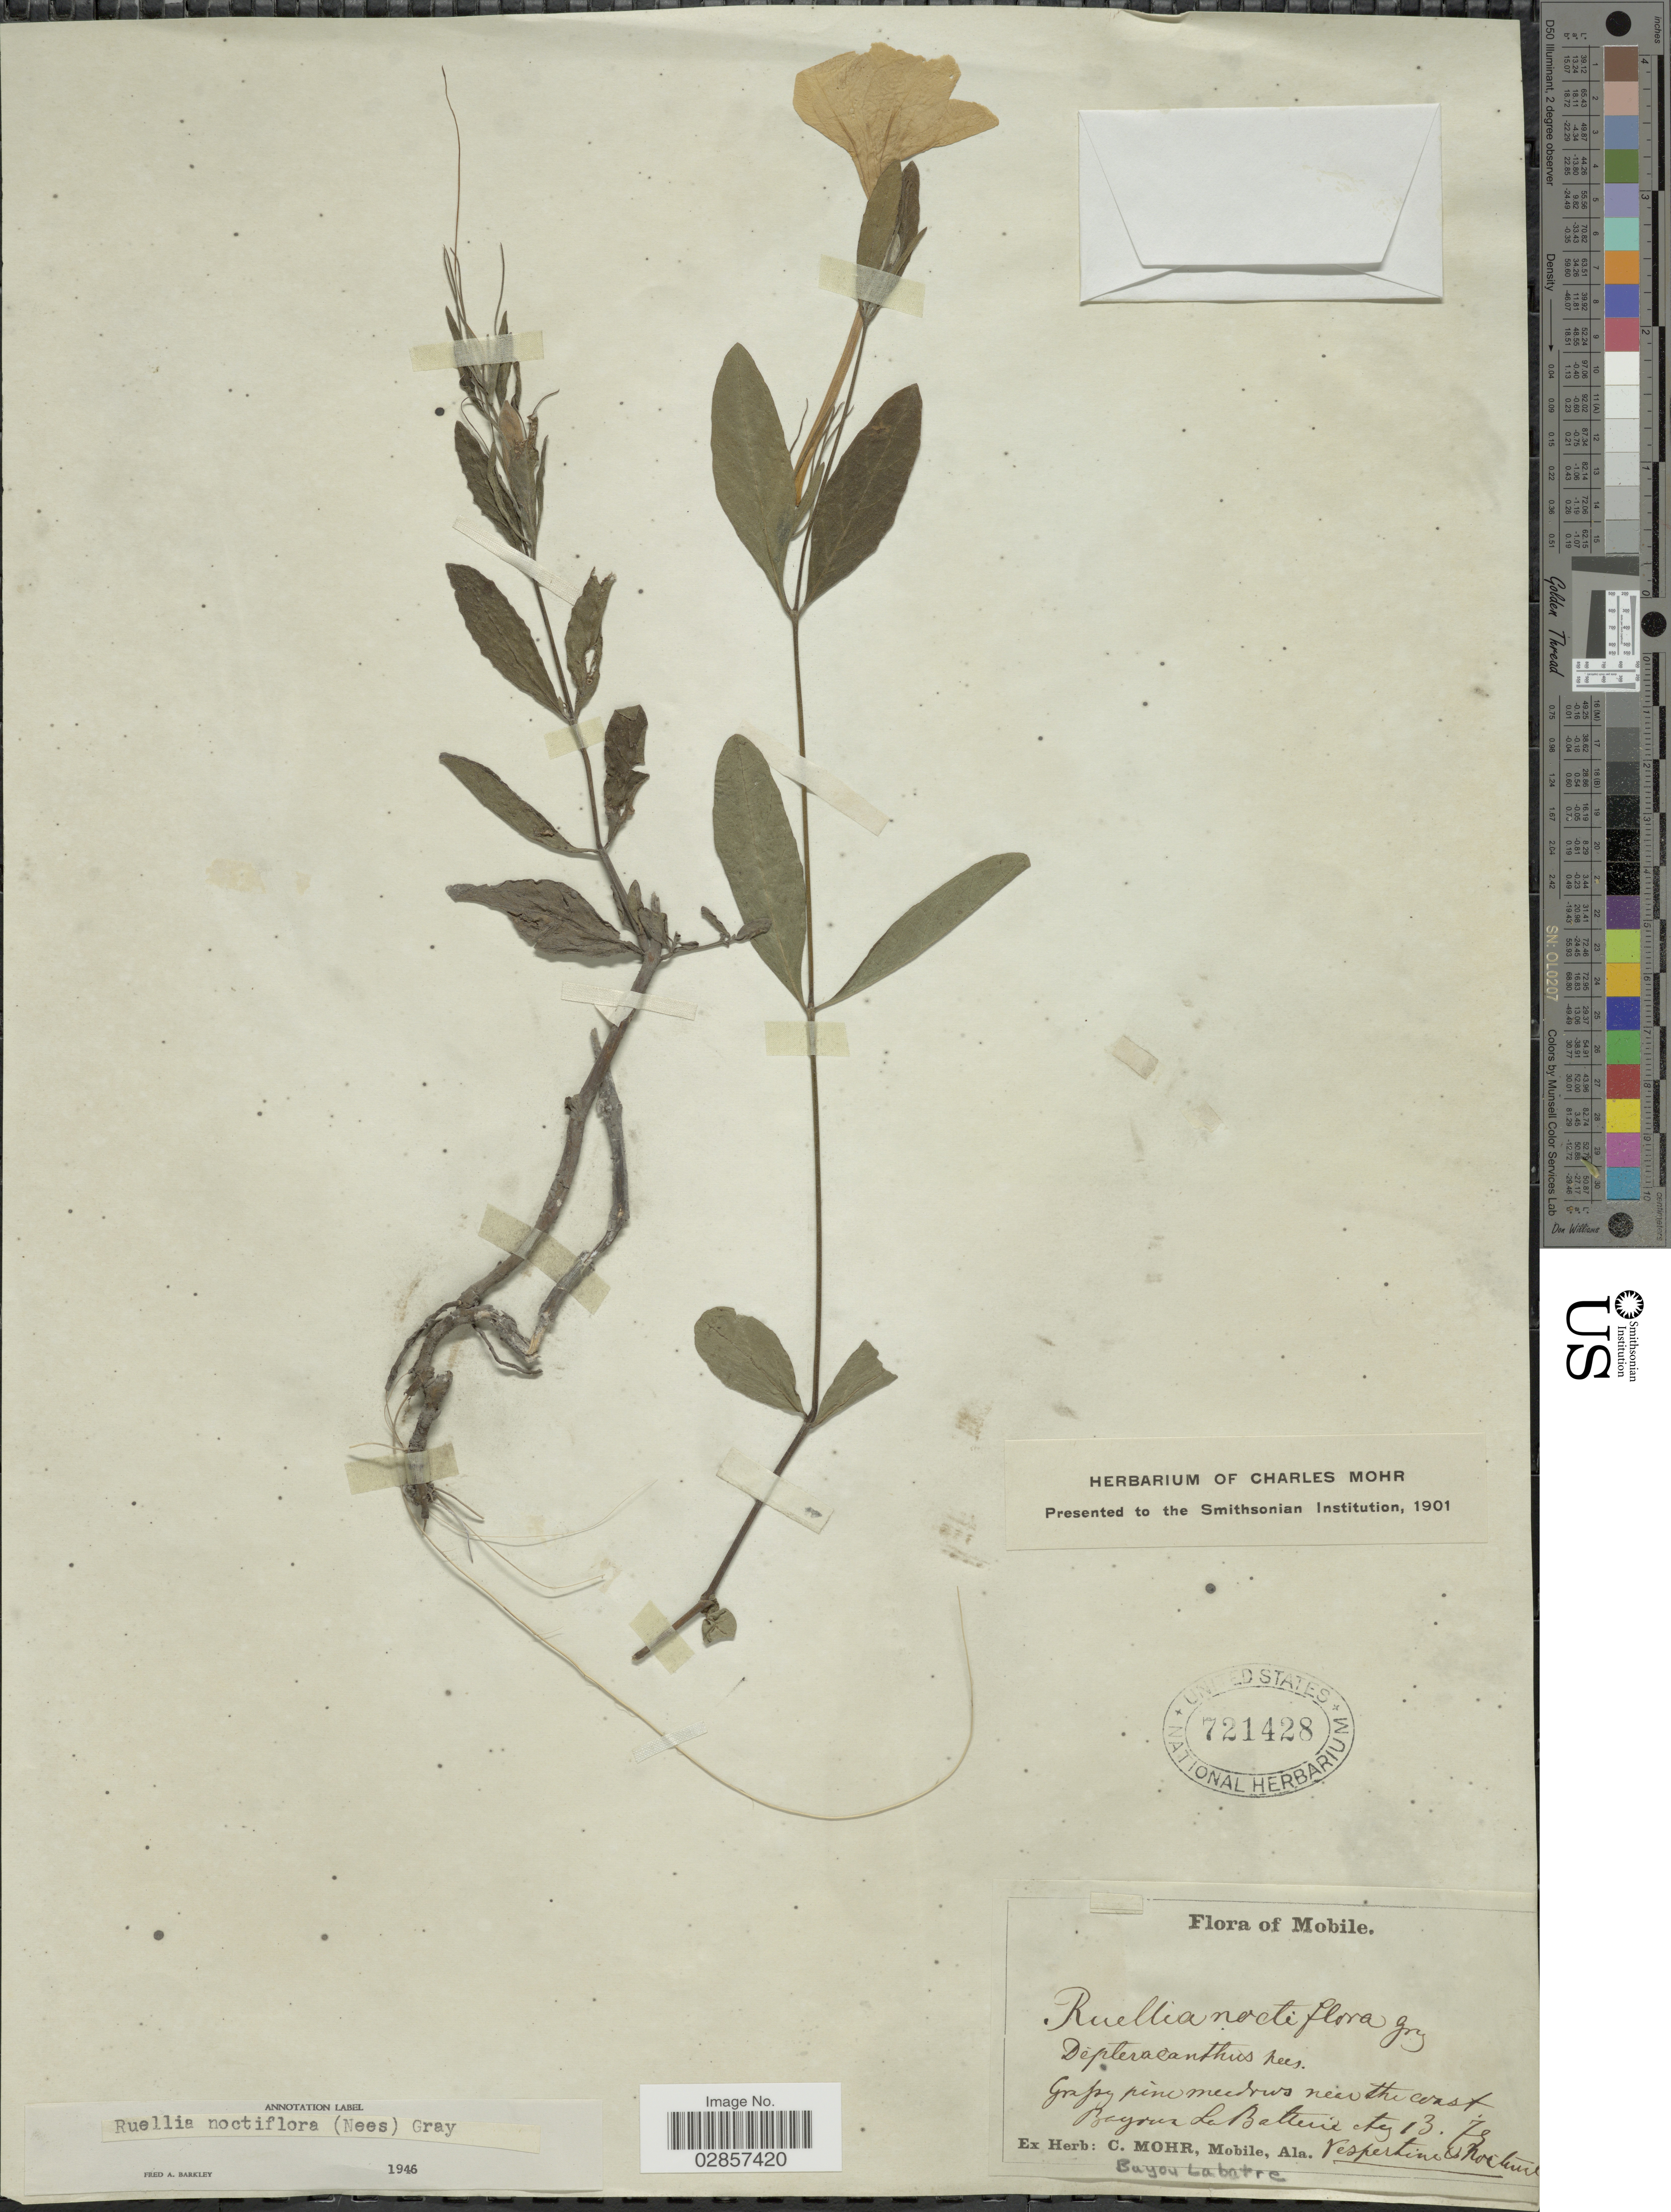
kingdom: Plantae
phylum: Tracheophyta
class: Magnoliopsida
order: Lamiales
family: Acanthaceae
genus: Ruellia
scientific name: Ruellia noctiflora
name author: (Nees) A. Gray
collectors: C. T. Mohr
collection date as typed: Transcribed d/m/y: 13/8/79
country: United States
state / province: Alabama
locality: Bayou La Batre.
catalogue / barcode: US 721428